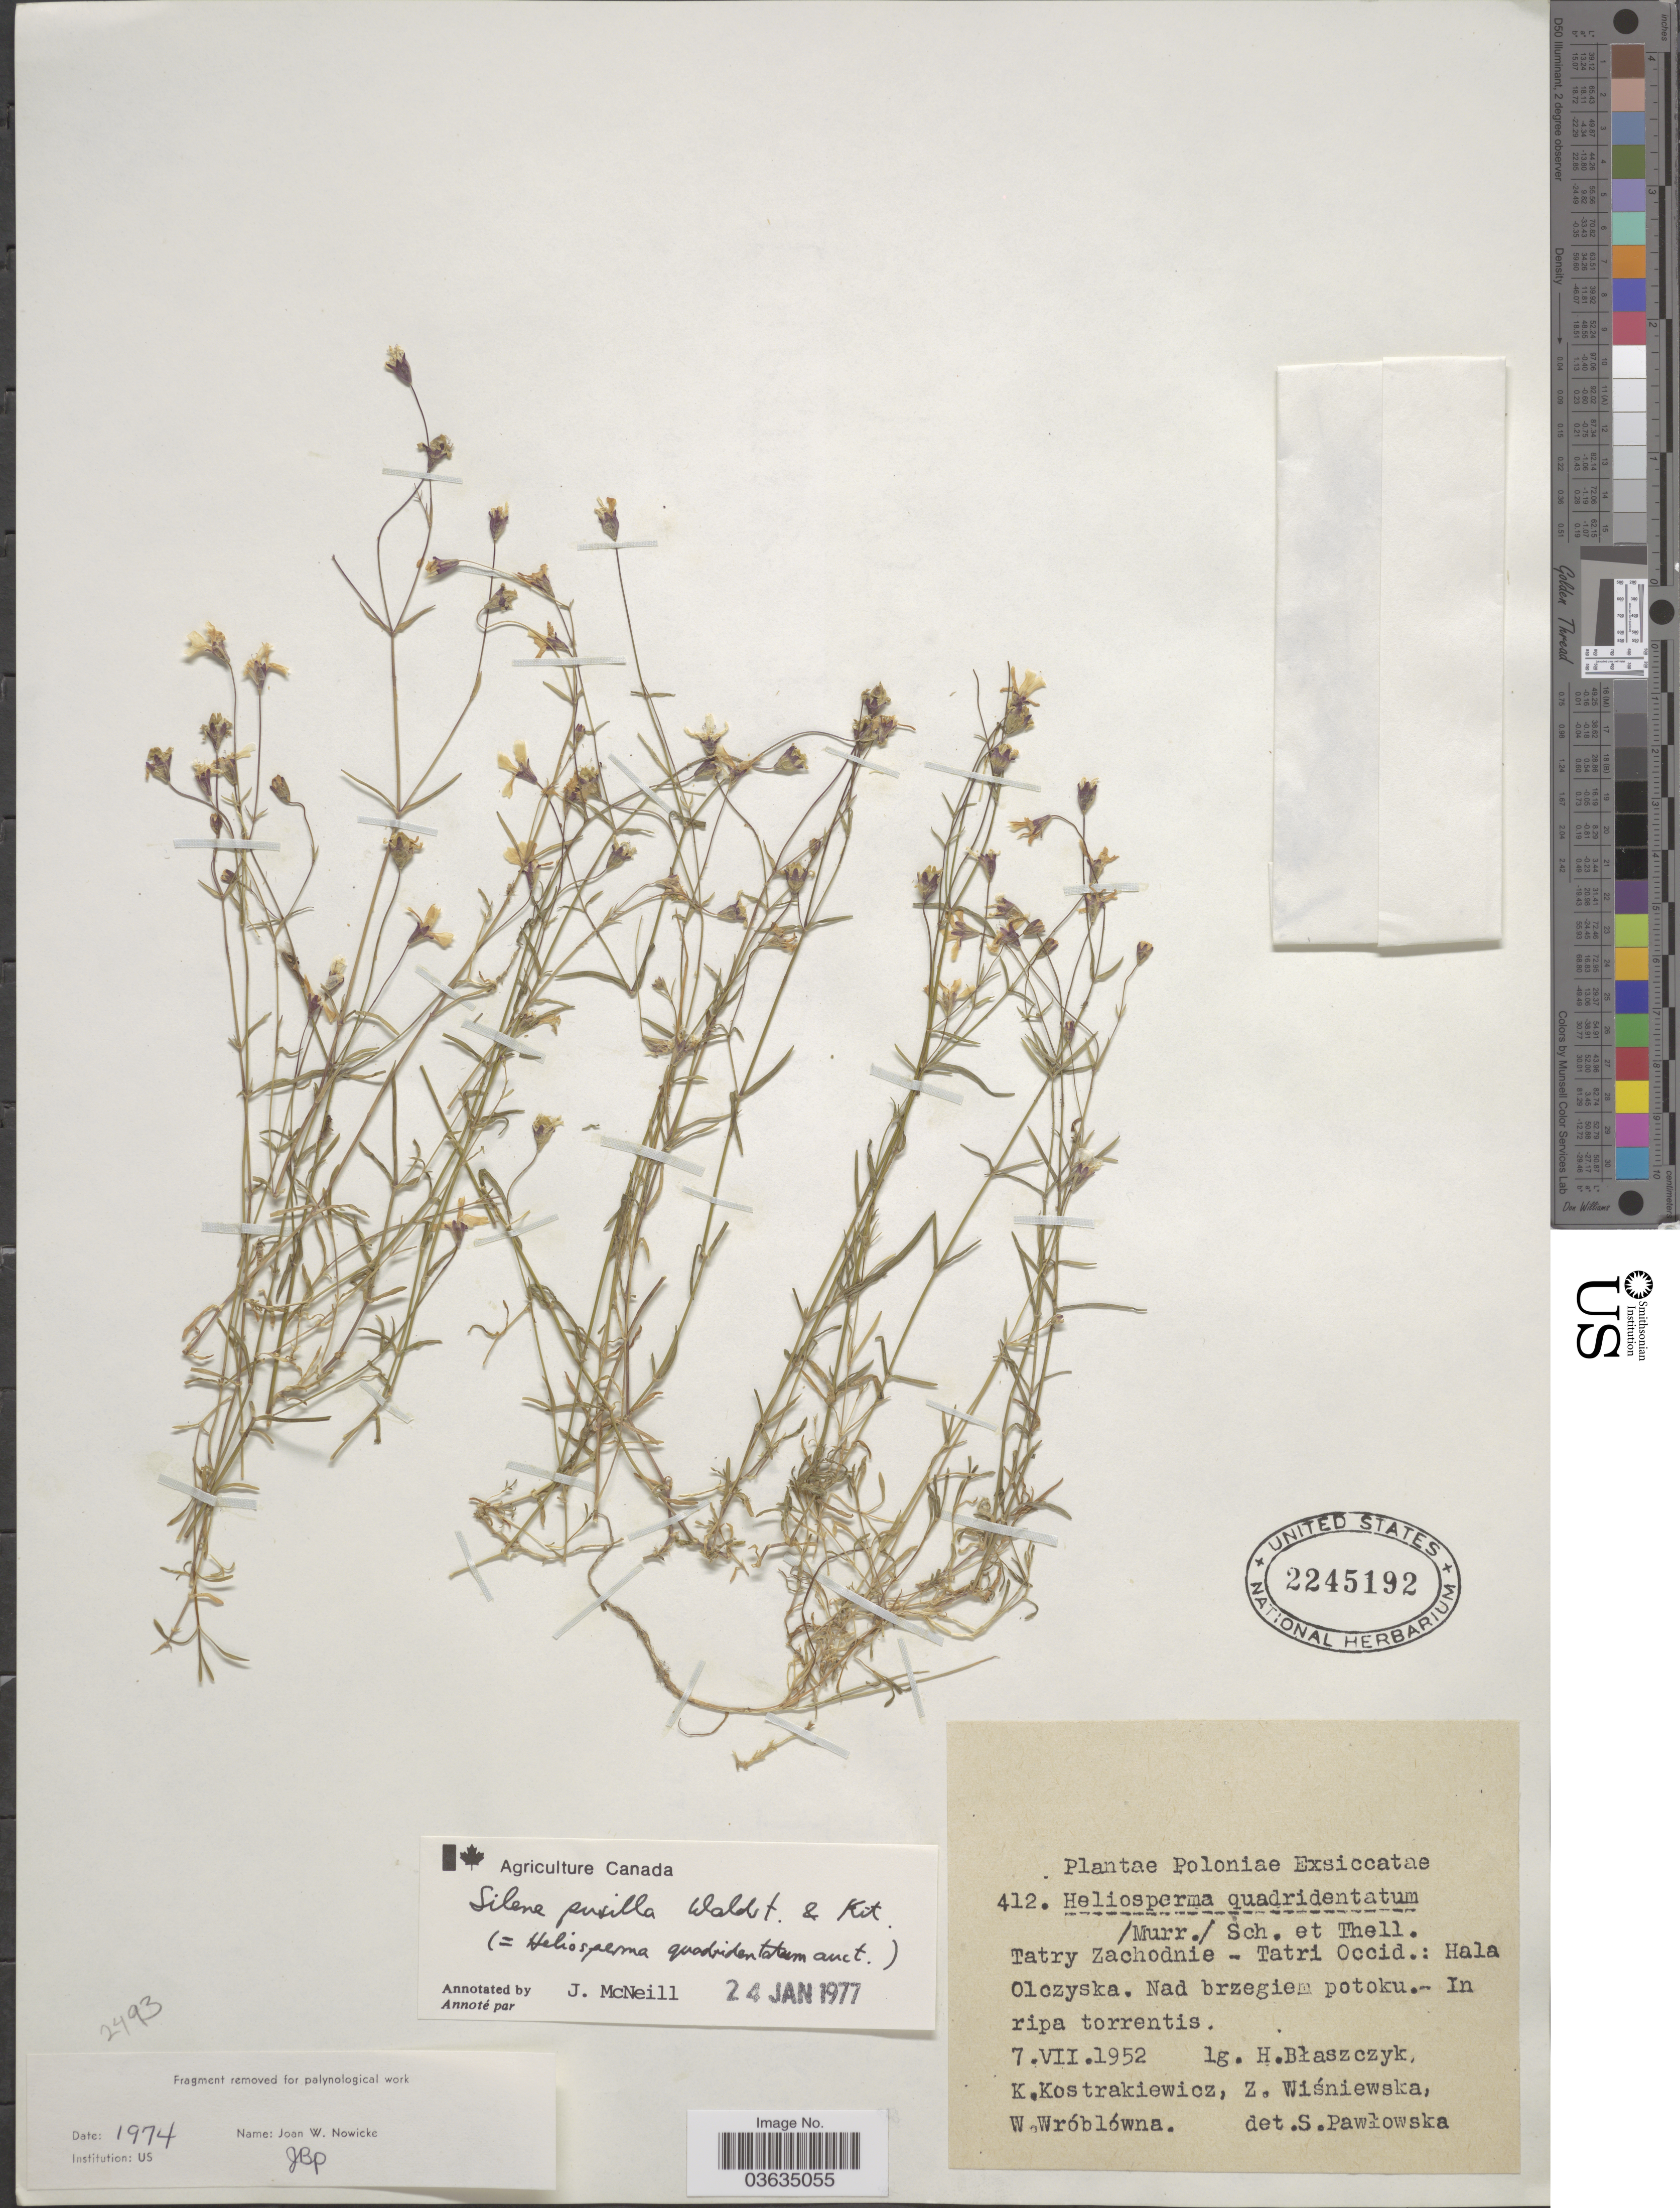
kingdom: Plantae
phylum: Tracheophyta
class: Magnoliopsida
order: Caryophyllales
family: Caryophyllaceae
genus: Heliosperma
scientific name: Heliosperma quadridentatum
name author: Sch. & Thell.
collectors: H. Blaszczyk, K. Kostrakiewicz, Z. Wisniewska & W. Wróblówna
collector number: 412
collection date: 1952-07-07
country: Poland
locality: Poloniæ. Tatry Zachodnie - Tatri Occid.: Hala Olczyska.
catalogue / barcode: US 2245192